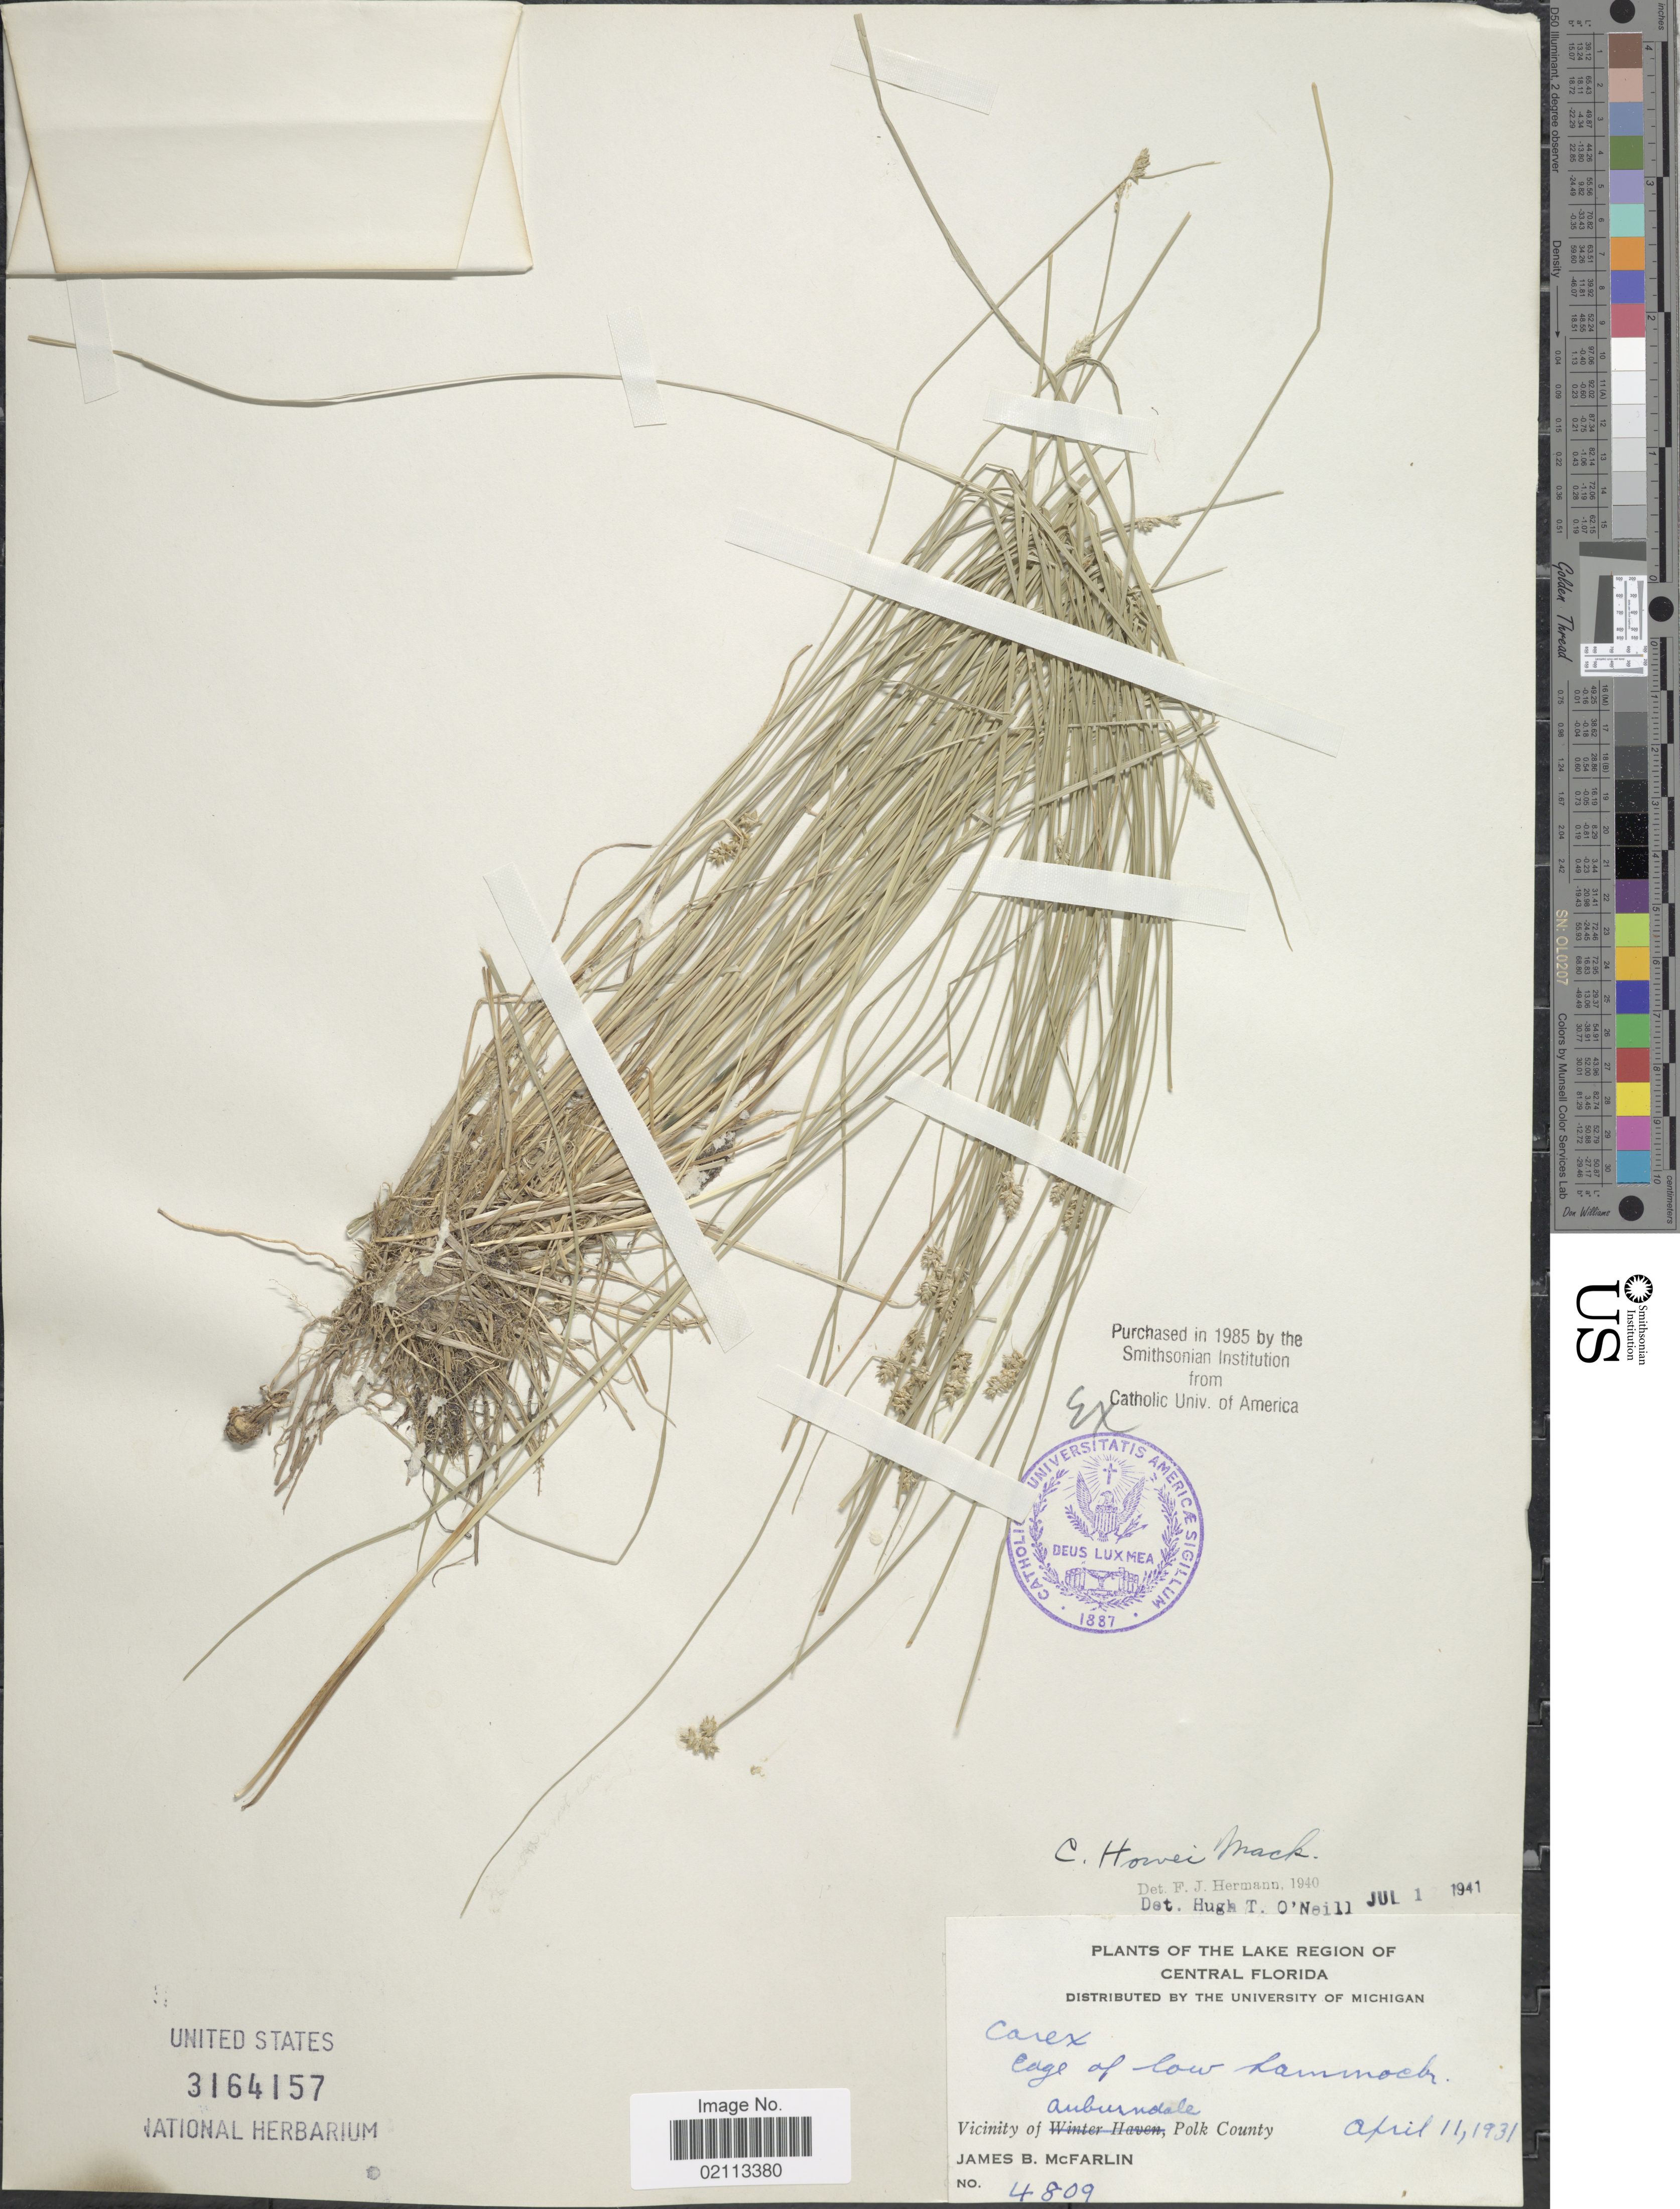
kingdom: Plantae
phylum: Tracheophyta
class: Liliopsida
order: Poales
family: Cyperaceae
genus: Carex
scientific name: Carex howei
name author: Mack.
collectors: J. McFarlin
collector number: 4809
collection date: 1931-04-11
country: United States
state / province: Florida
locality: The Lake Region of Central Florida, Edge of low hammock, Vicinity of Auburndale, Polk County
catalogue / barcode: US 3164157